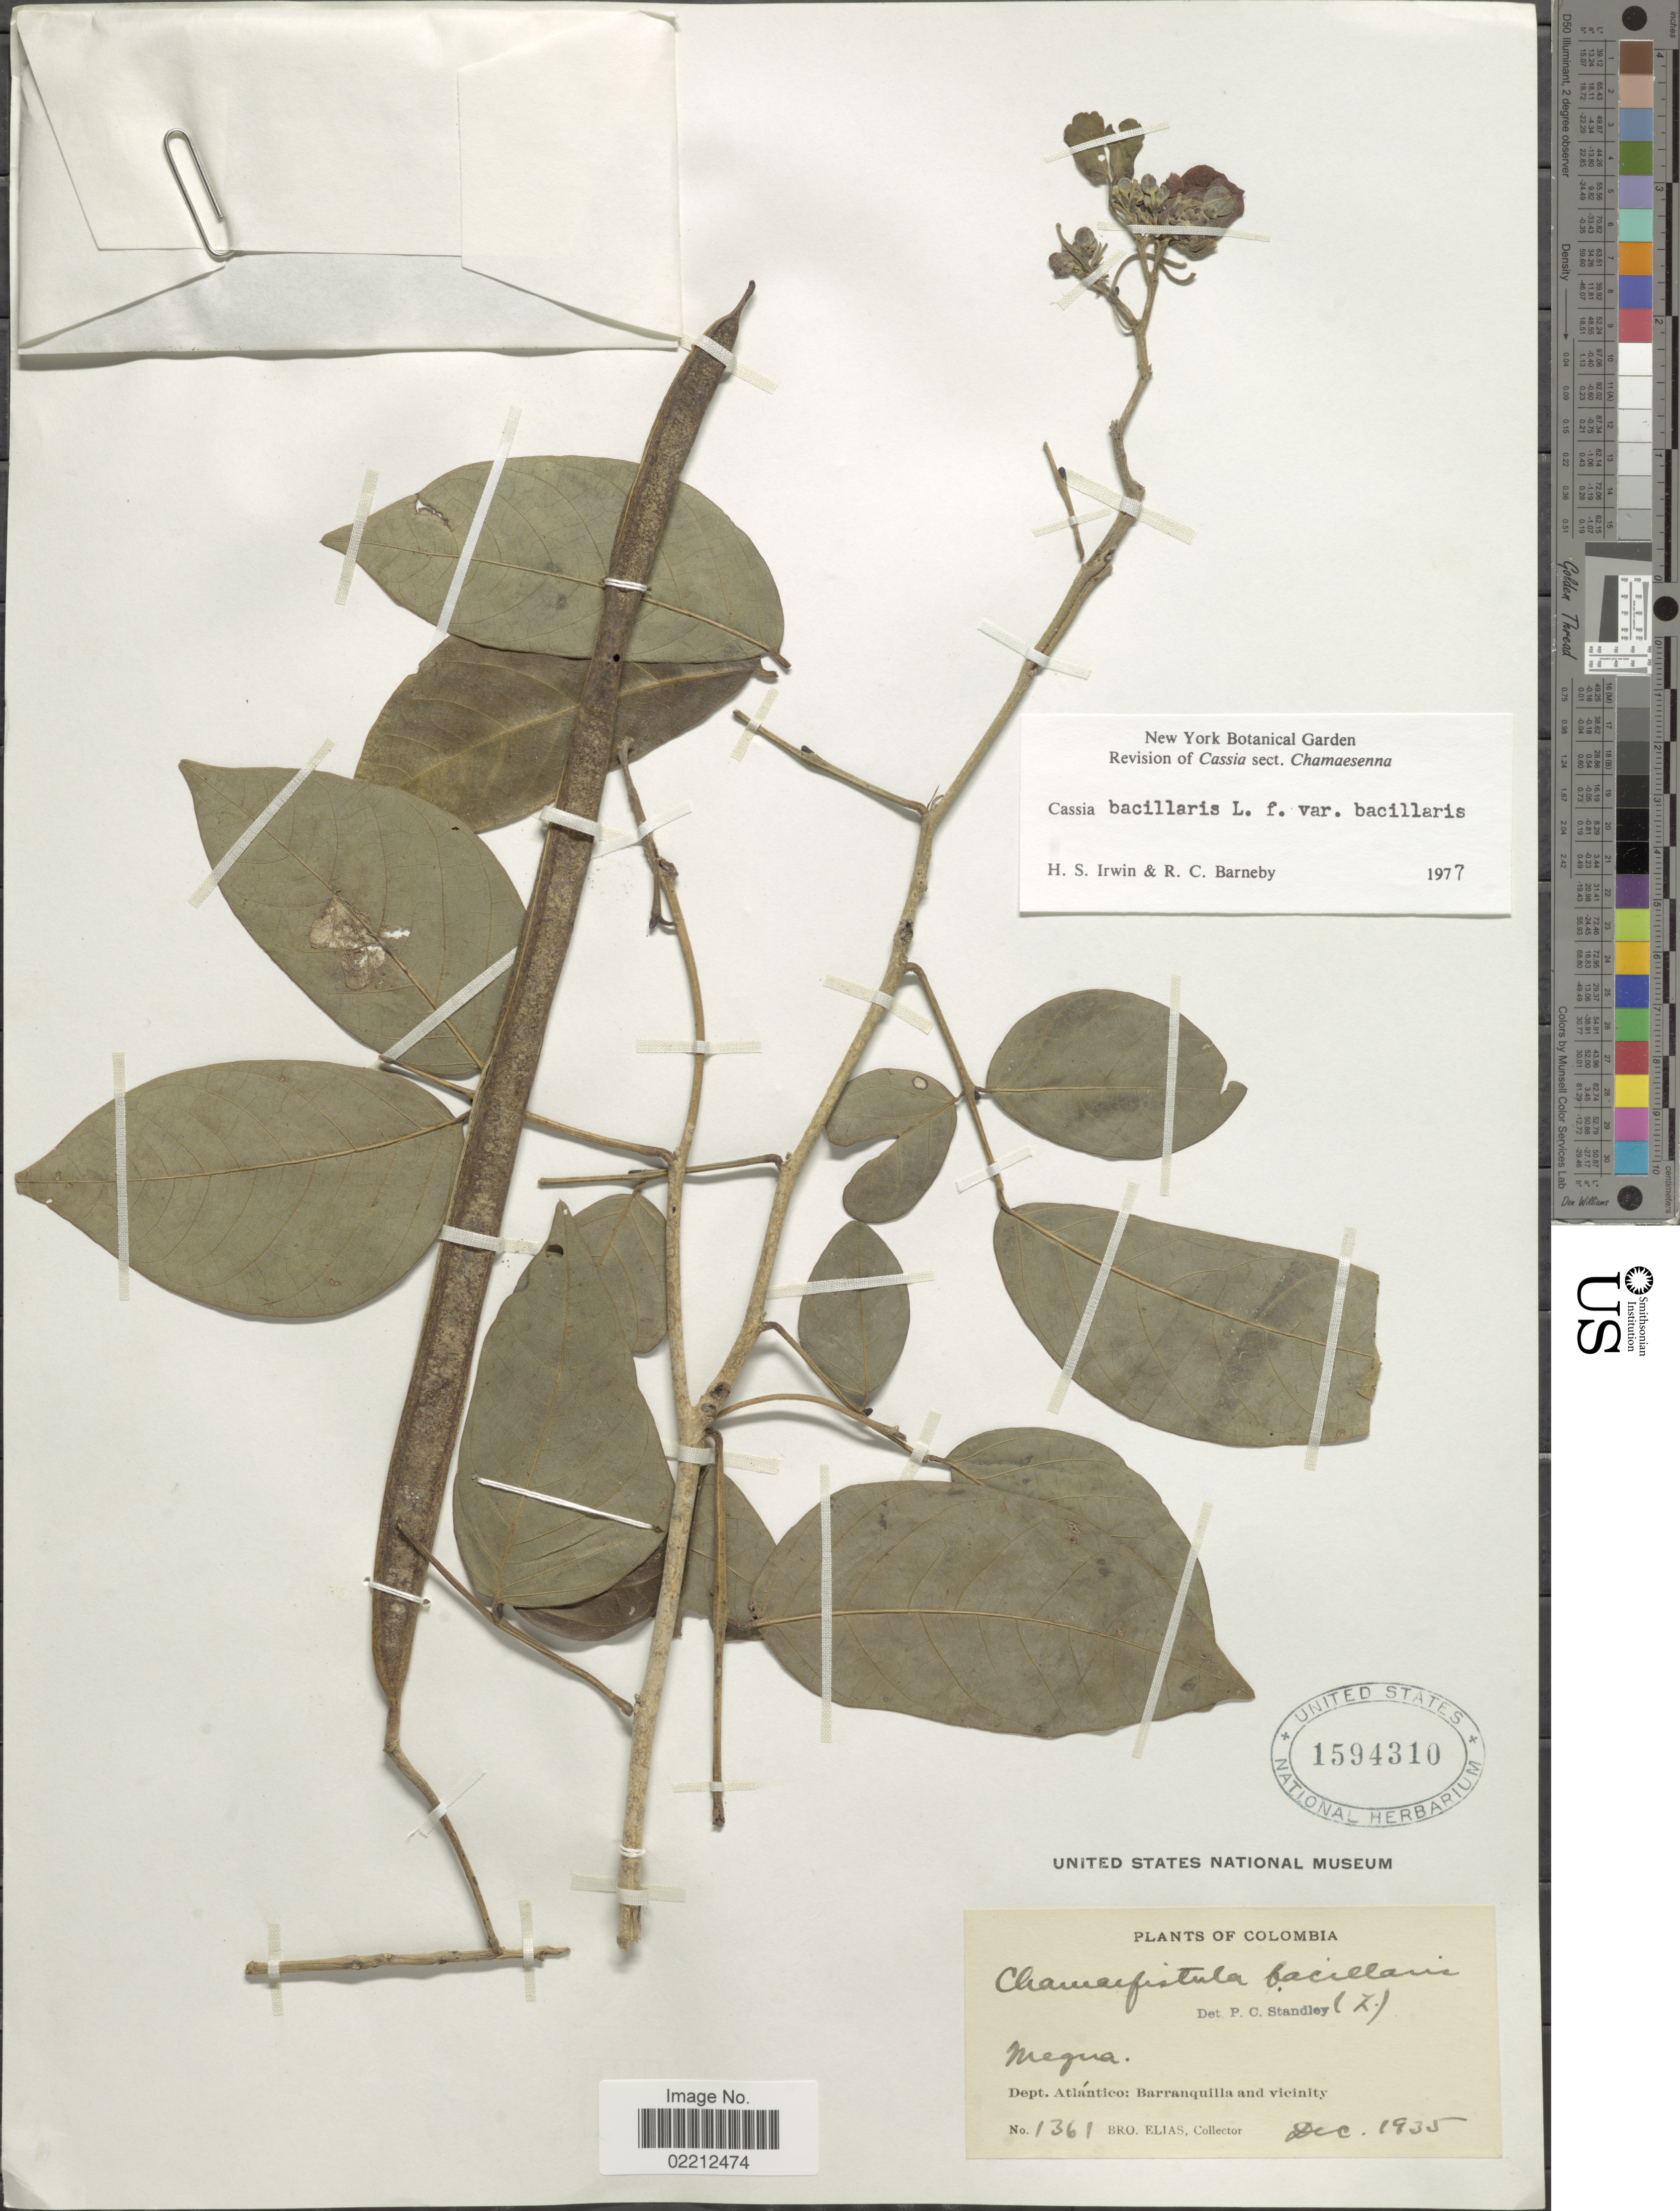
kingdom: Plantae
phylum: Tracheophyta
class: Magnoliopsida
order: Fabales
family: Fabaceae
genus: Senna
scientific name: Senna bacillaris var. bacillaris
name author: (L. f.) H.S. Irwin & Barneby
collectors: Bro. Elias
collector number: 1361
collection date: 1935-12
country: Colombia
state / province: Atlántico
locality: Dept. Atlantico: Barranquilla and vicinity.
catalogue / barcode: US 1594310